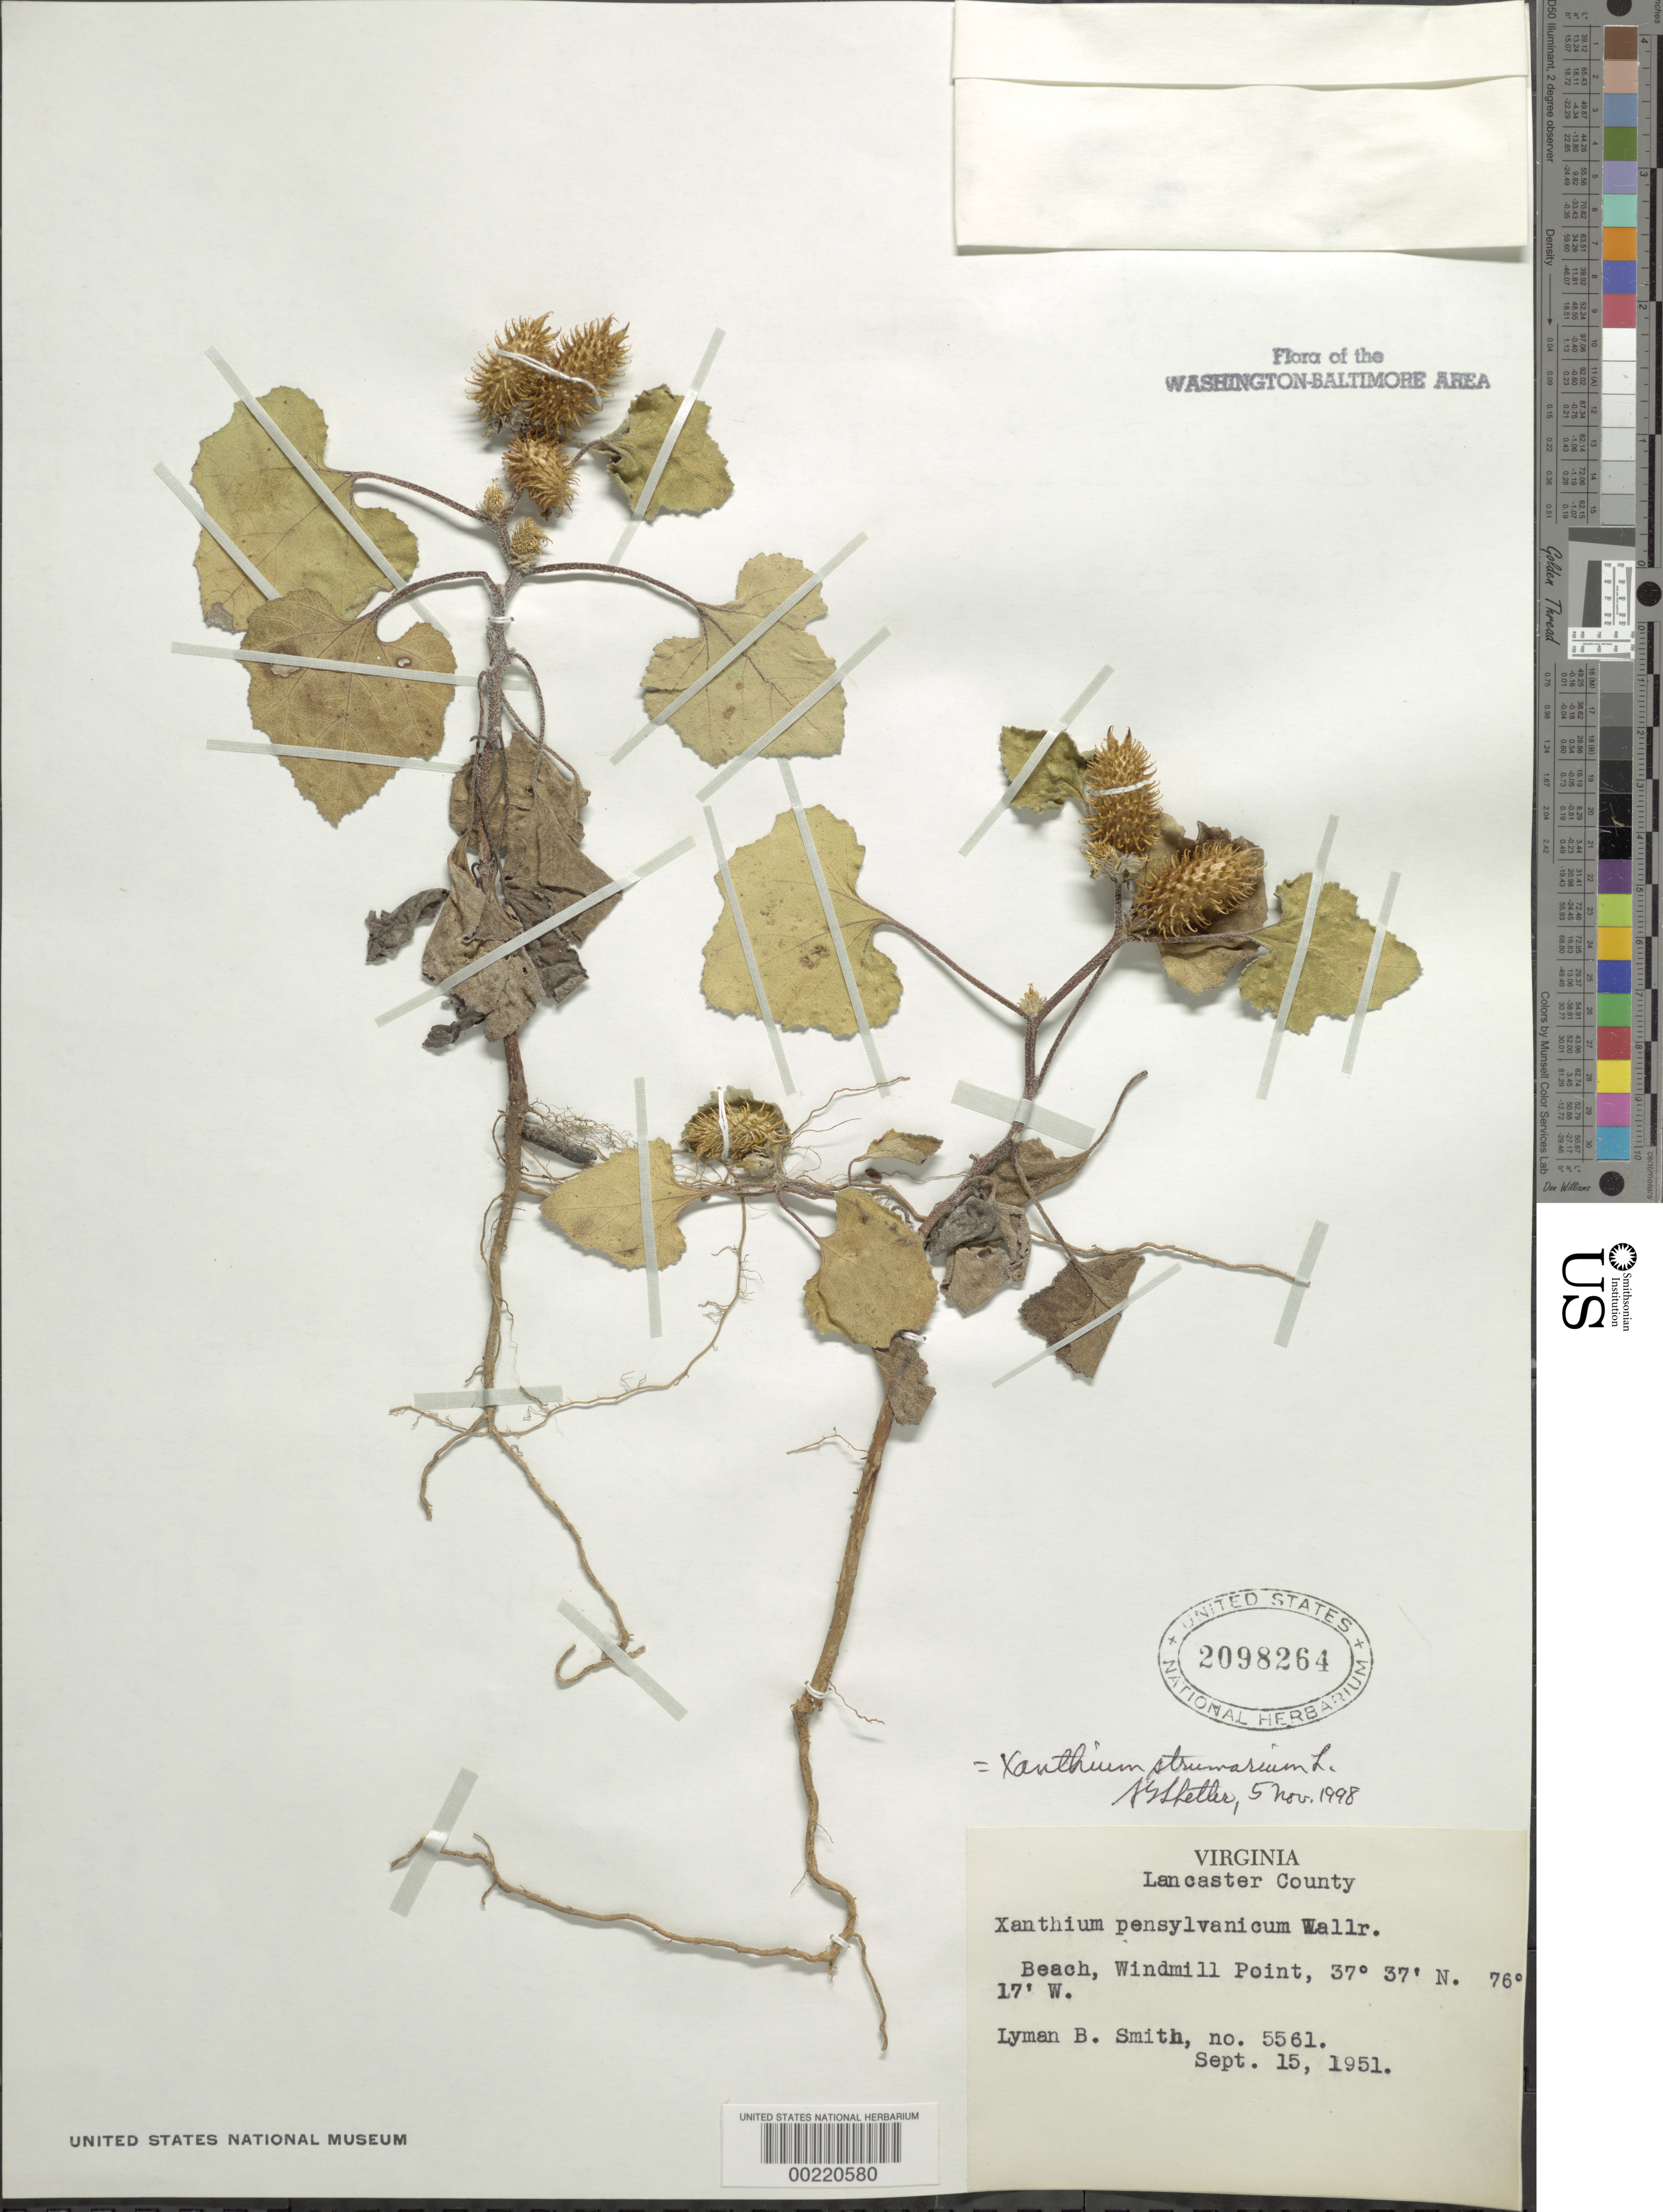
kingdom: Plantae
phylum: Tracheophyta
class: Magnoliopsida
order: Asterales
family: Asteraceae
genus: Xanthium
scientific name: Xanthium strumarium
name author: L.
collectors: L. Smith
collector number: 5561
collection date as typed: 15 Sep 1951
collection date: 1951-09-15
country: United States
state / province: Virginia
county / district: Lancaster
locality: Windmill Point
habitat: Beach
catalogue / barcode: US 2098264